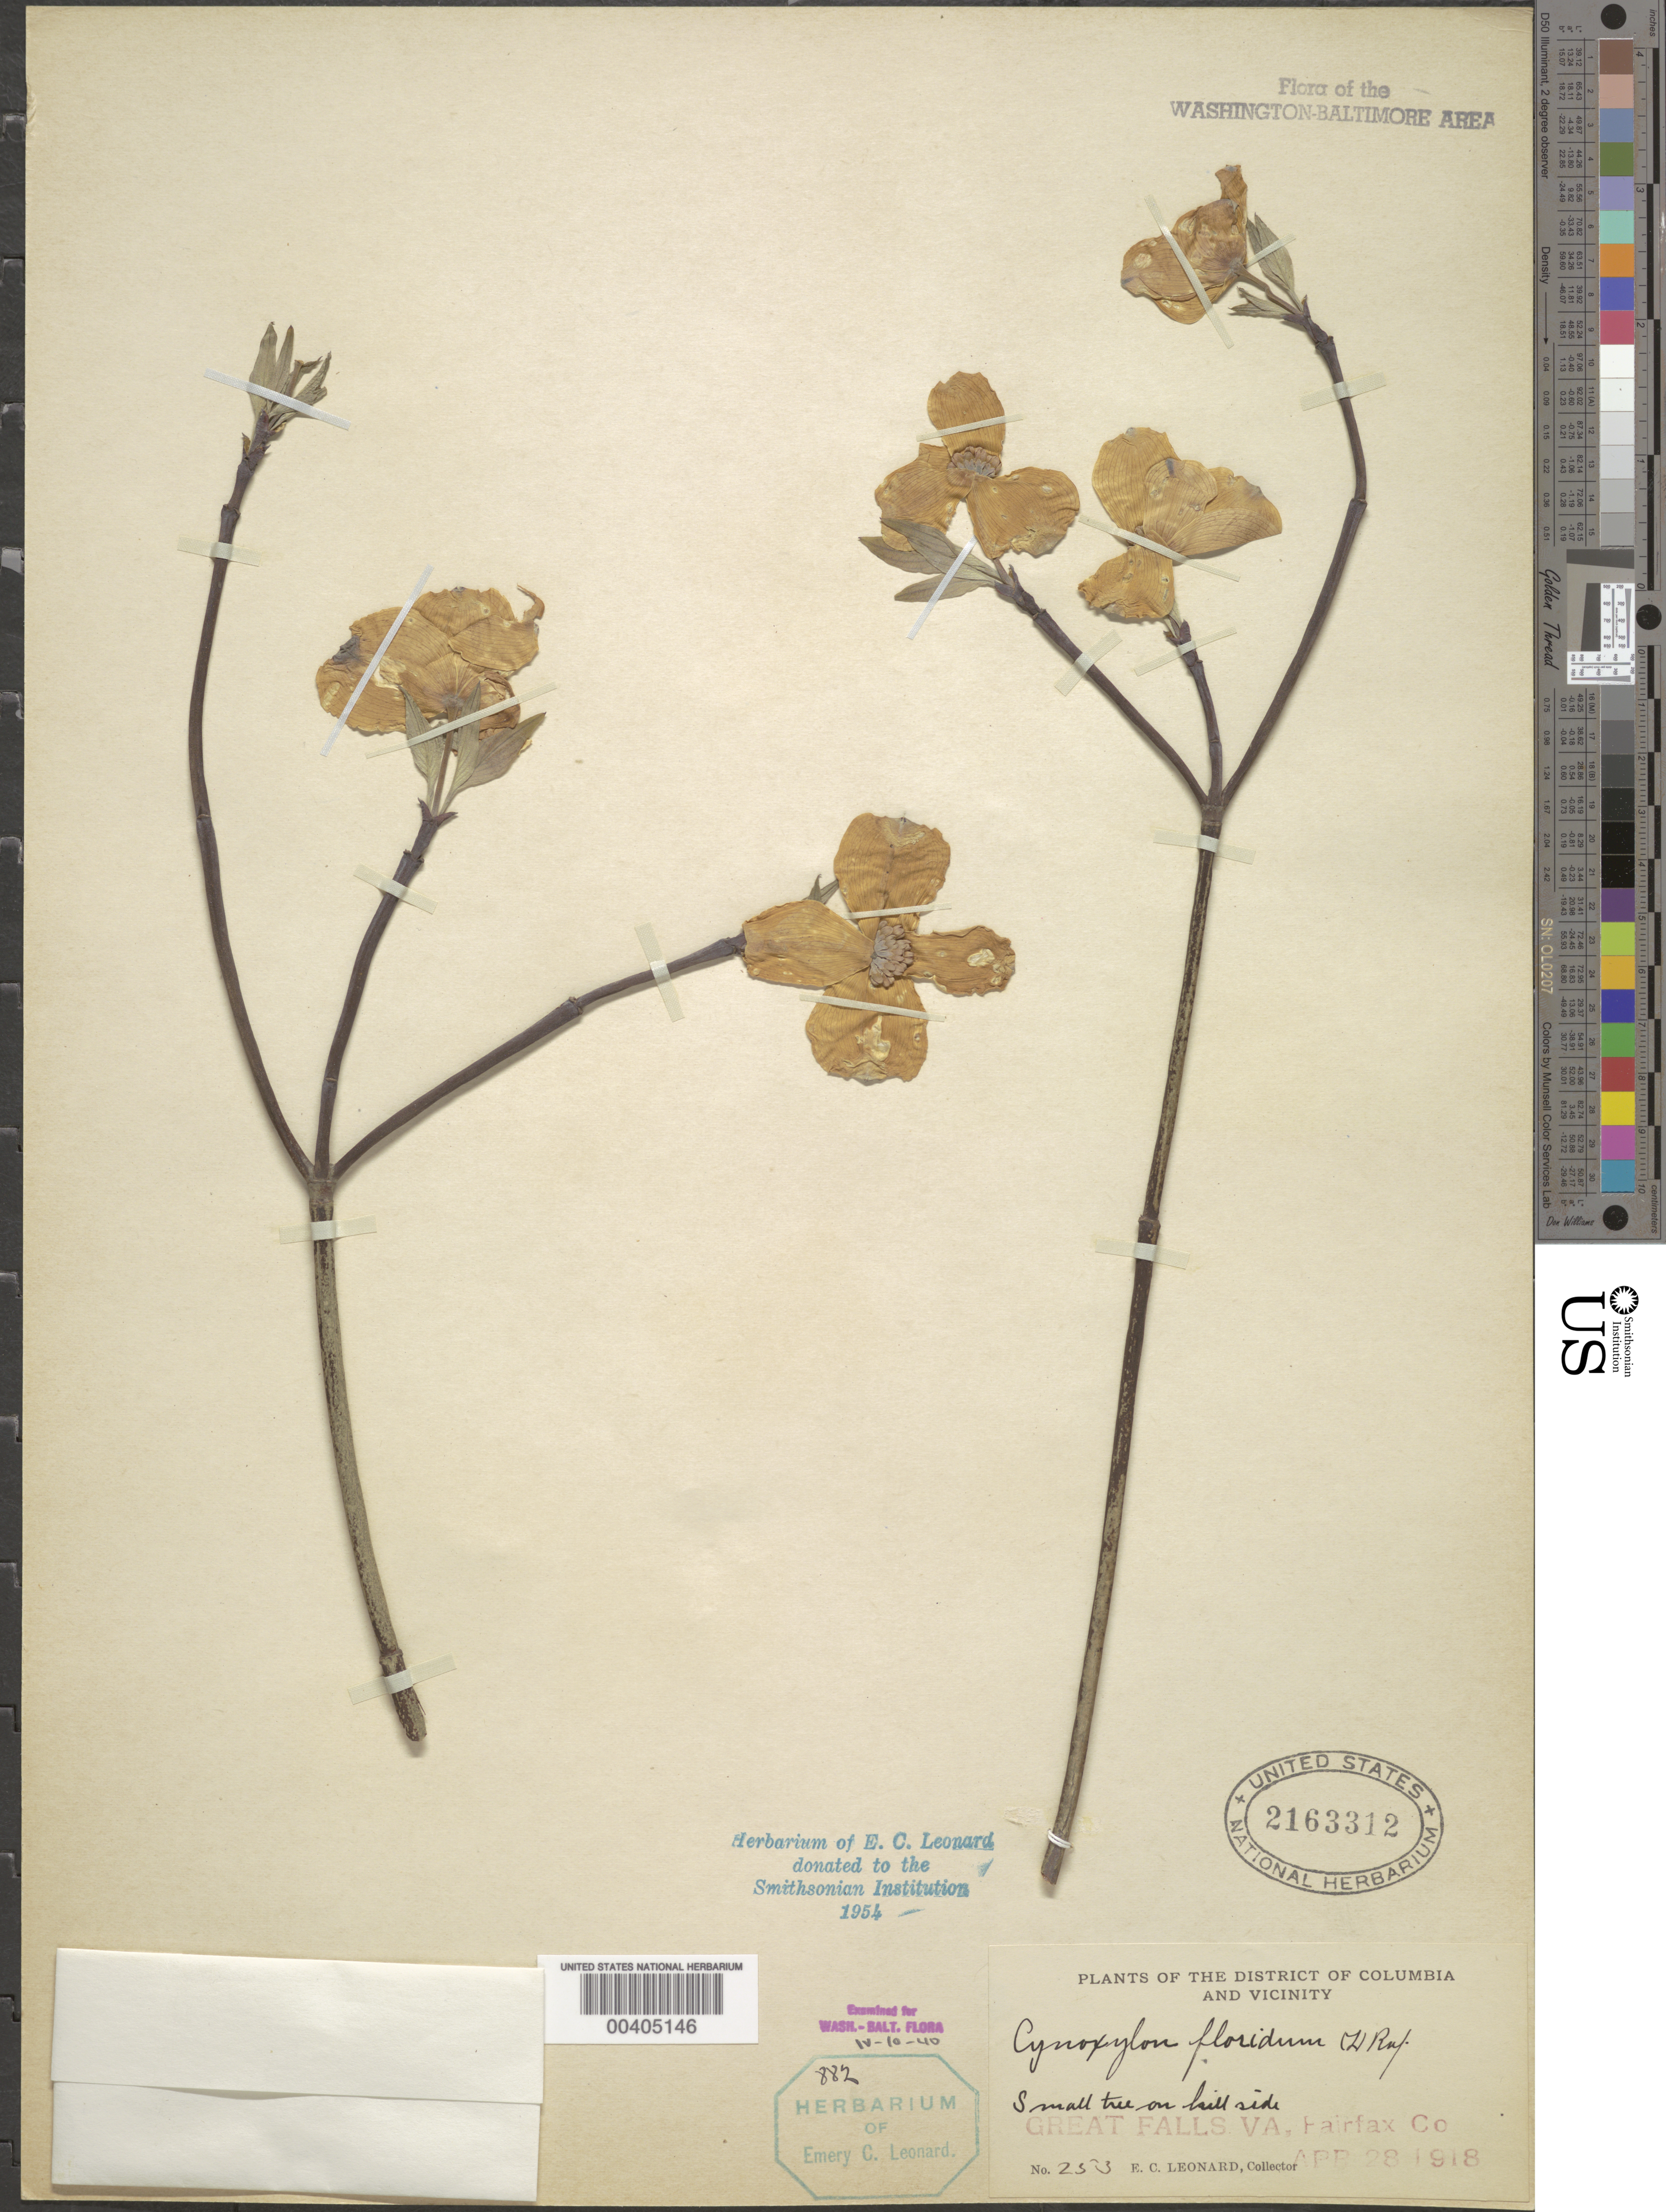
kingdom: Plantae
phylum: Tracheophyta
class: Magnoliopsida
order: Cornales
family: Cornaceae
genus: Cornus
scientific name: Cornus florida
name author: L.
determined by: Leonard, Emery C., (US)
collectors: E. C. Leonard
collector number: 253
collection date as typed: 28 Apr 1918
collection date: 1918-04-28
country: United States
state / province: Virginia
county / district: Fairfax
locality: Great Falls C. & O. Canal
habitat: Hill side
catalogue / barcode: US 2163312